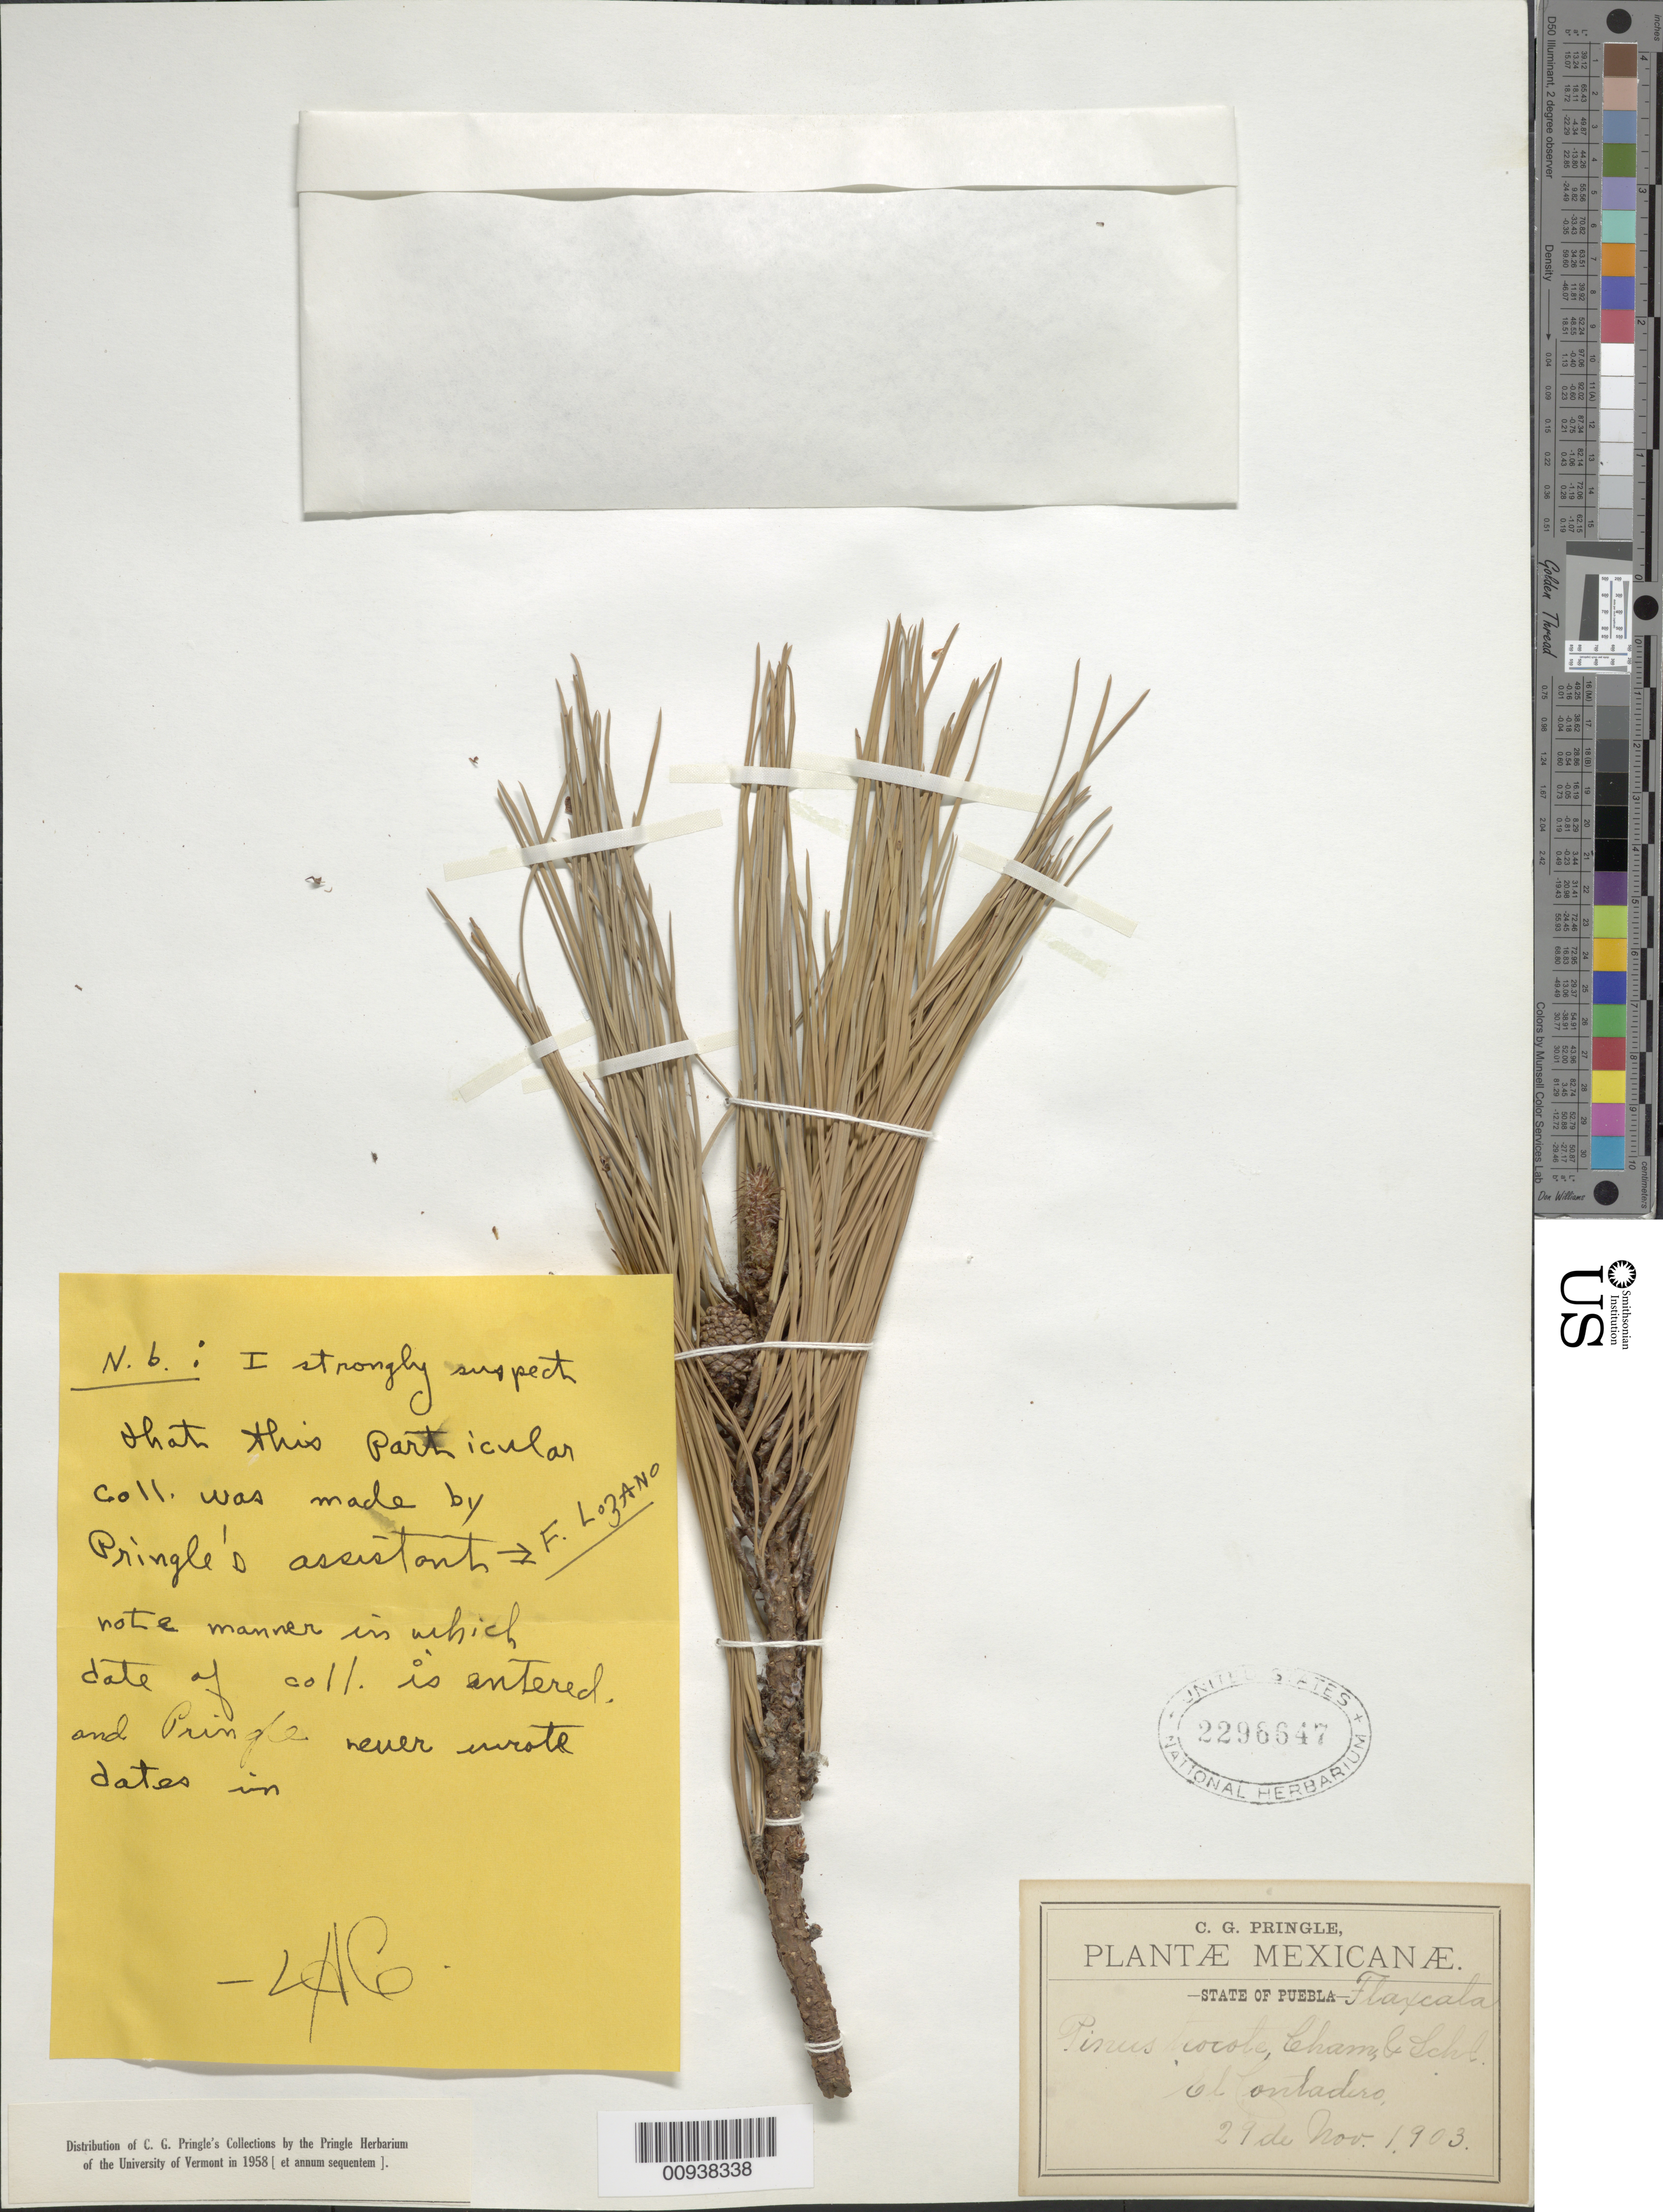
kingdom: Plantae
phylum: Tracheophyta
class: Pinopsida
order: Pinales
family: Pinaceae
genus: Pinus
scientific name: Pinus teocote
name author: Schltdl. & Cham.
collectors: C. G. Pringle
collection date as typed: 29 Nov 1903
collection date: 1903-11-29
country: Mexico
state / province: Tlaxcala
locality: El Contadero.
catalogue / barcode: US 2296647